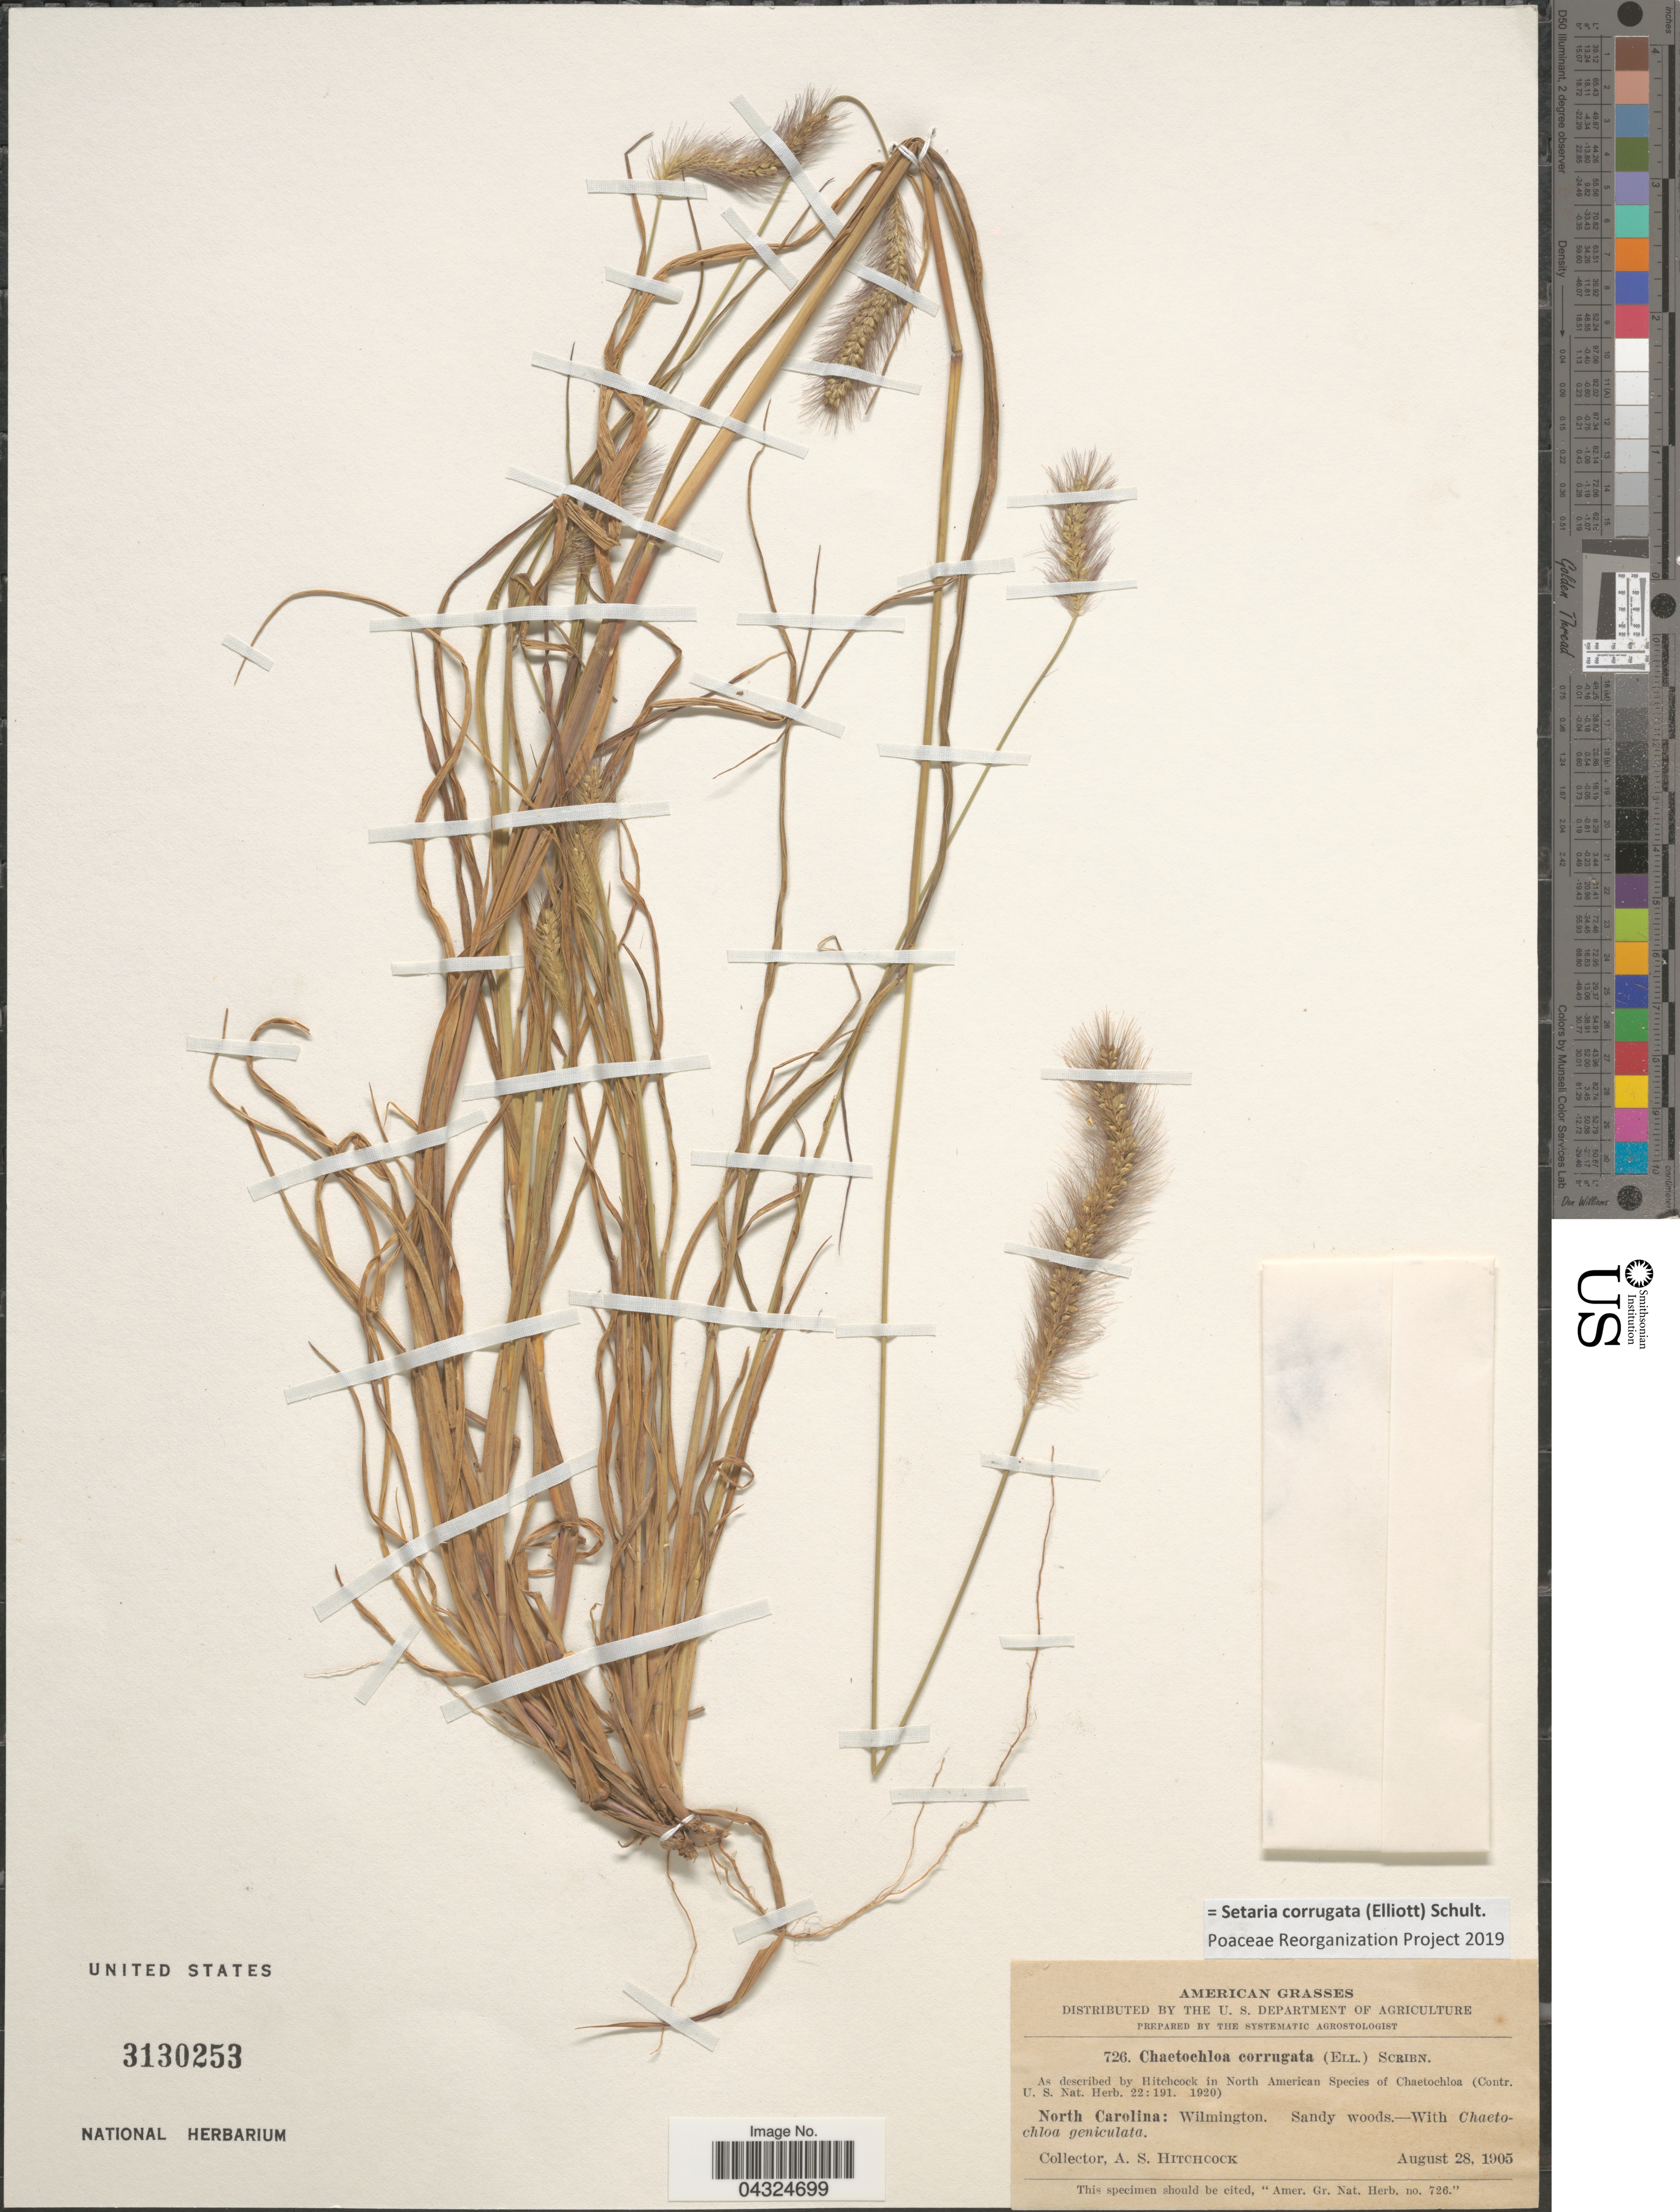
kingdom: Plantae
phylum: Tracheophyta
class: Liliopsida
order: Poales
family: Poaceae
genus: Setaria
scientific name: Setaria corrugata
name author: (Elliott) Schult.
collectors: A. S. Hitchcock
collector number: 726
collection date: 1905-08-28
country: United States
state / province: North Carolina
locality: Wilmington. Sandy woods.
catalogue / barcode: US 3130253